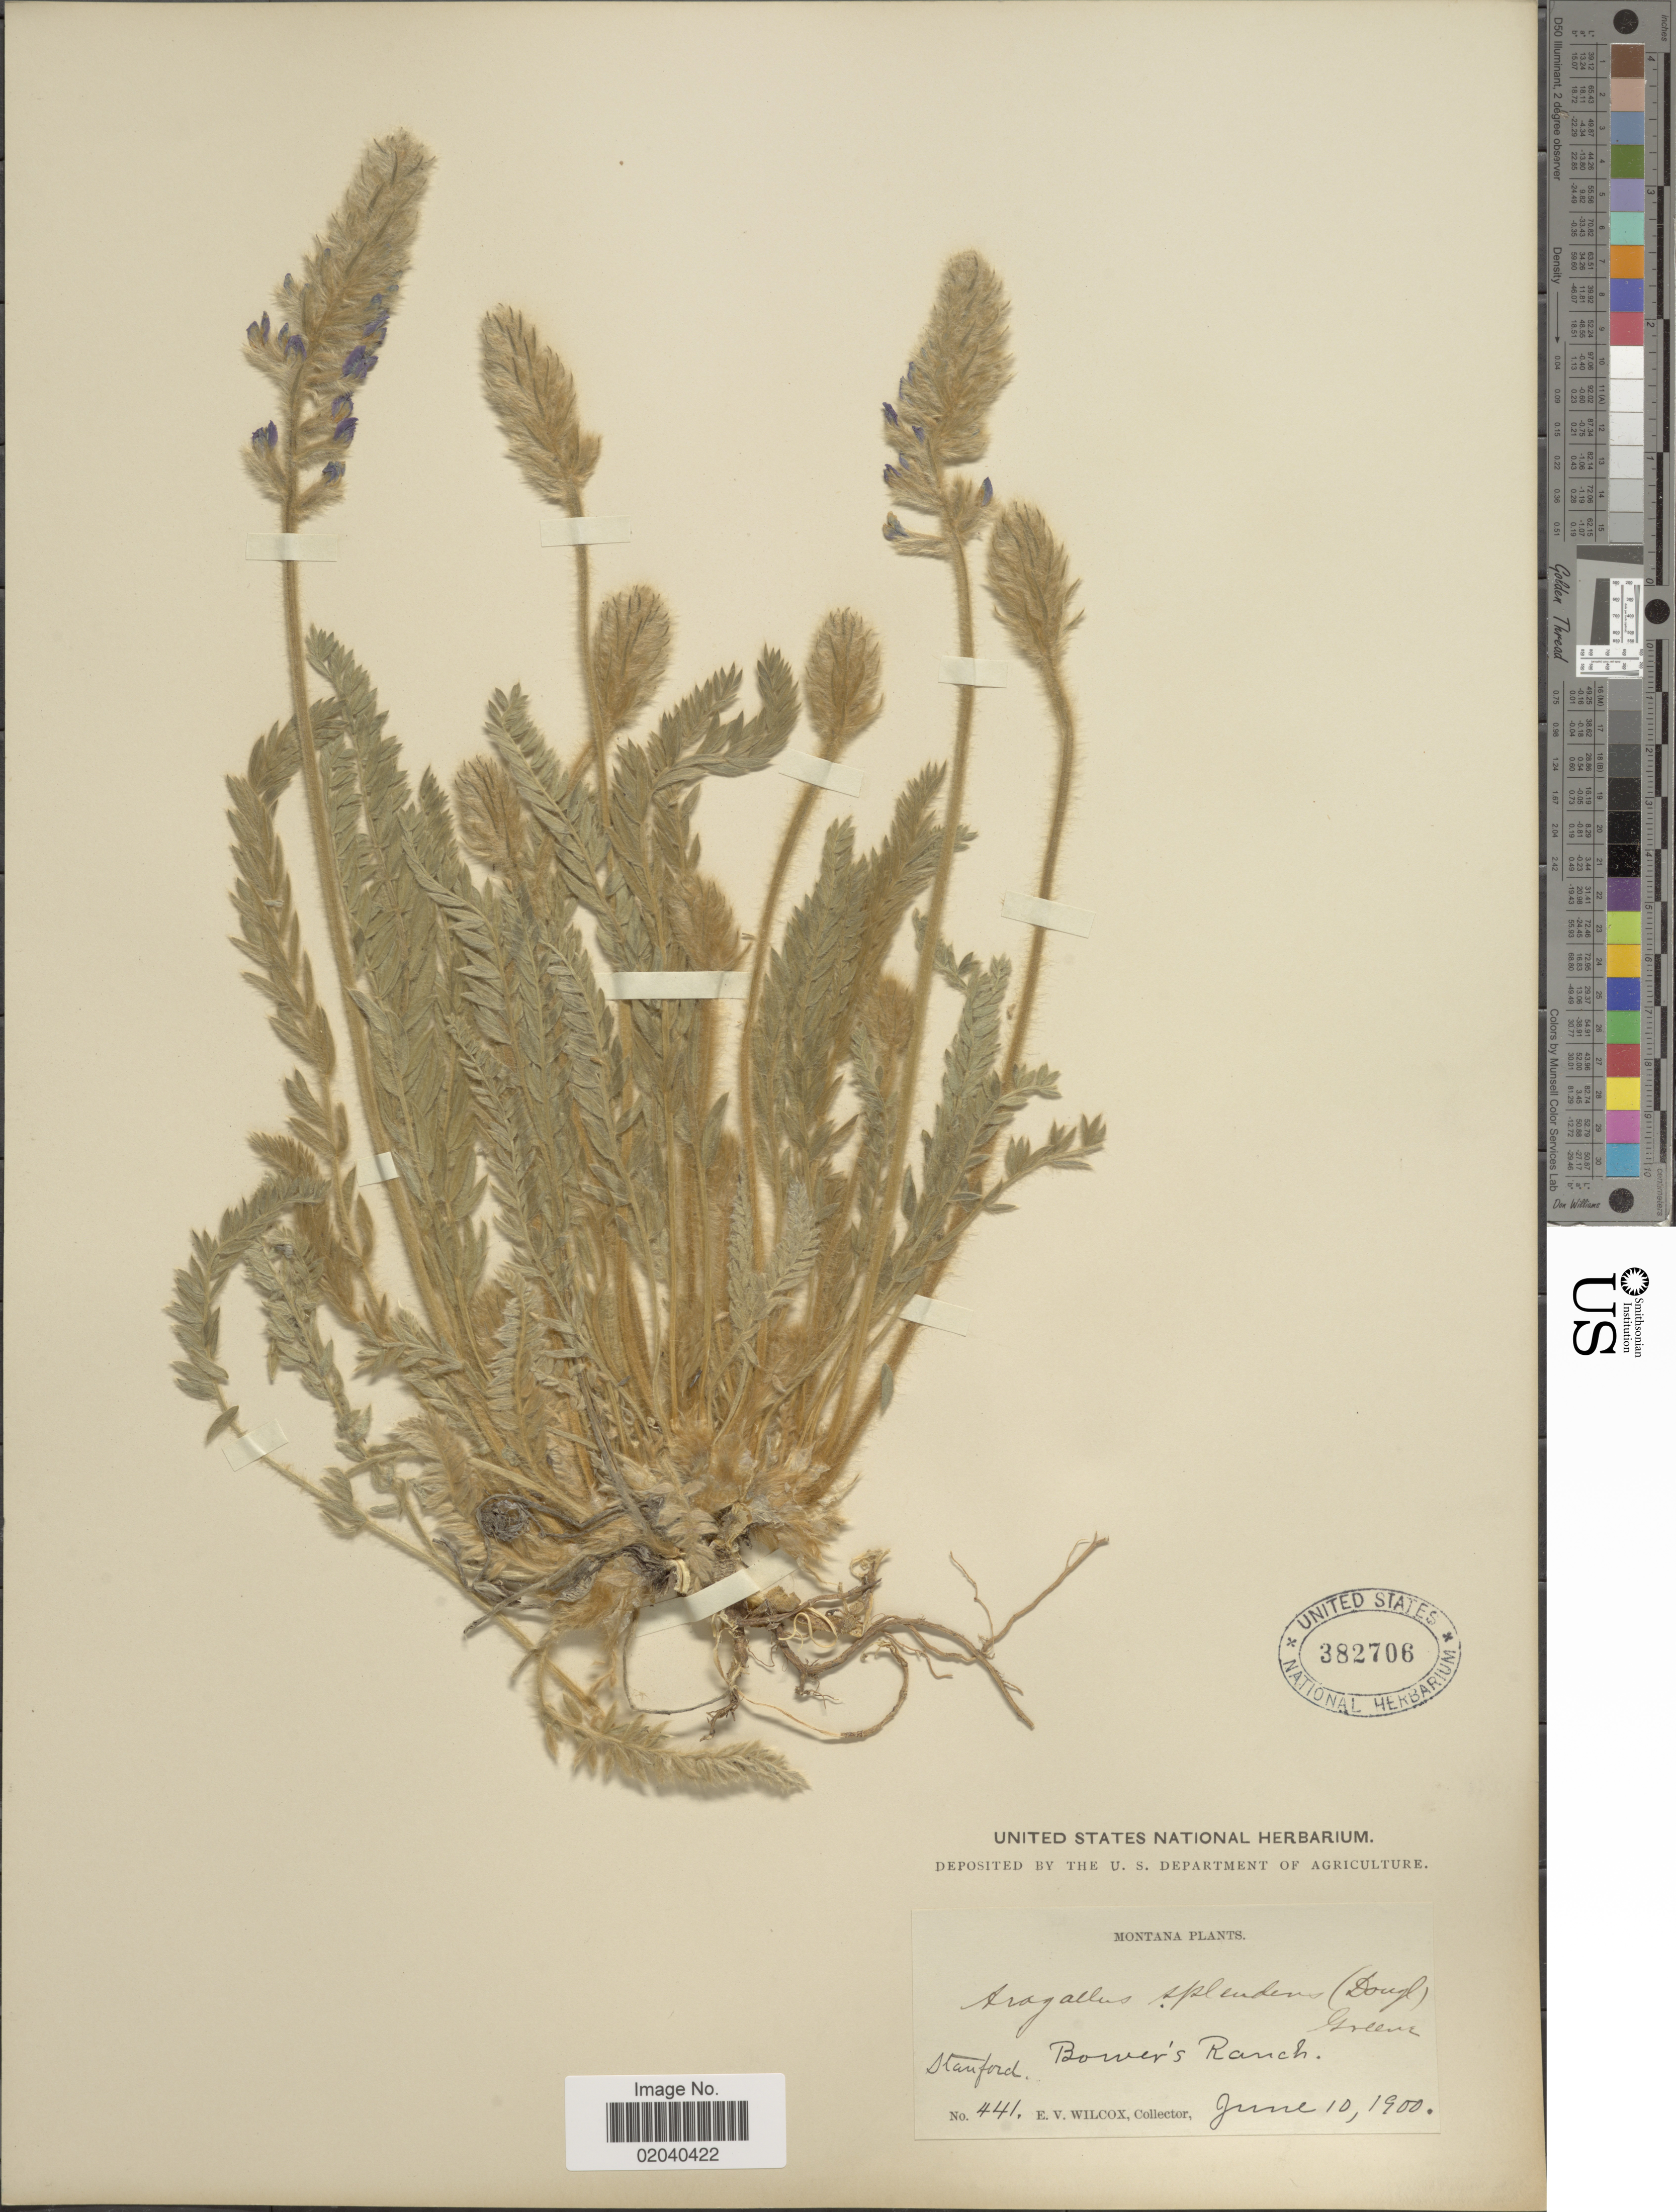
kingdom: Plantae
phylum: Tracheophyta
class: Magnoliopsida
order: Fabales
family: Fabaceae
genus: Oxytropis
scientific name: Oxytropis splendens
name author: Douglas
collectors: E. V. Wilcox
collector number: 441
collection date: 1900-06-10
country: United States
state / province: Montana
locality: Stanford, Bower's Ranch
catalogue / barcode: US 382706